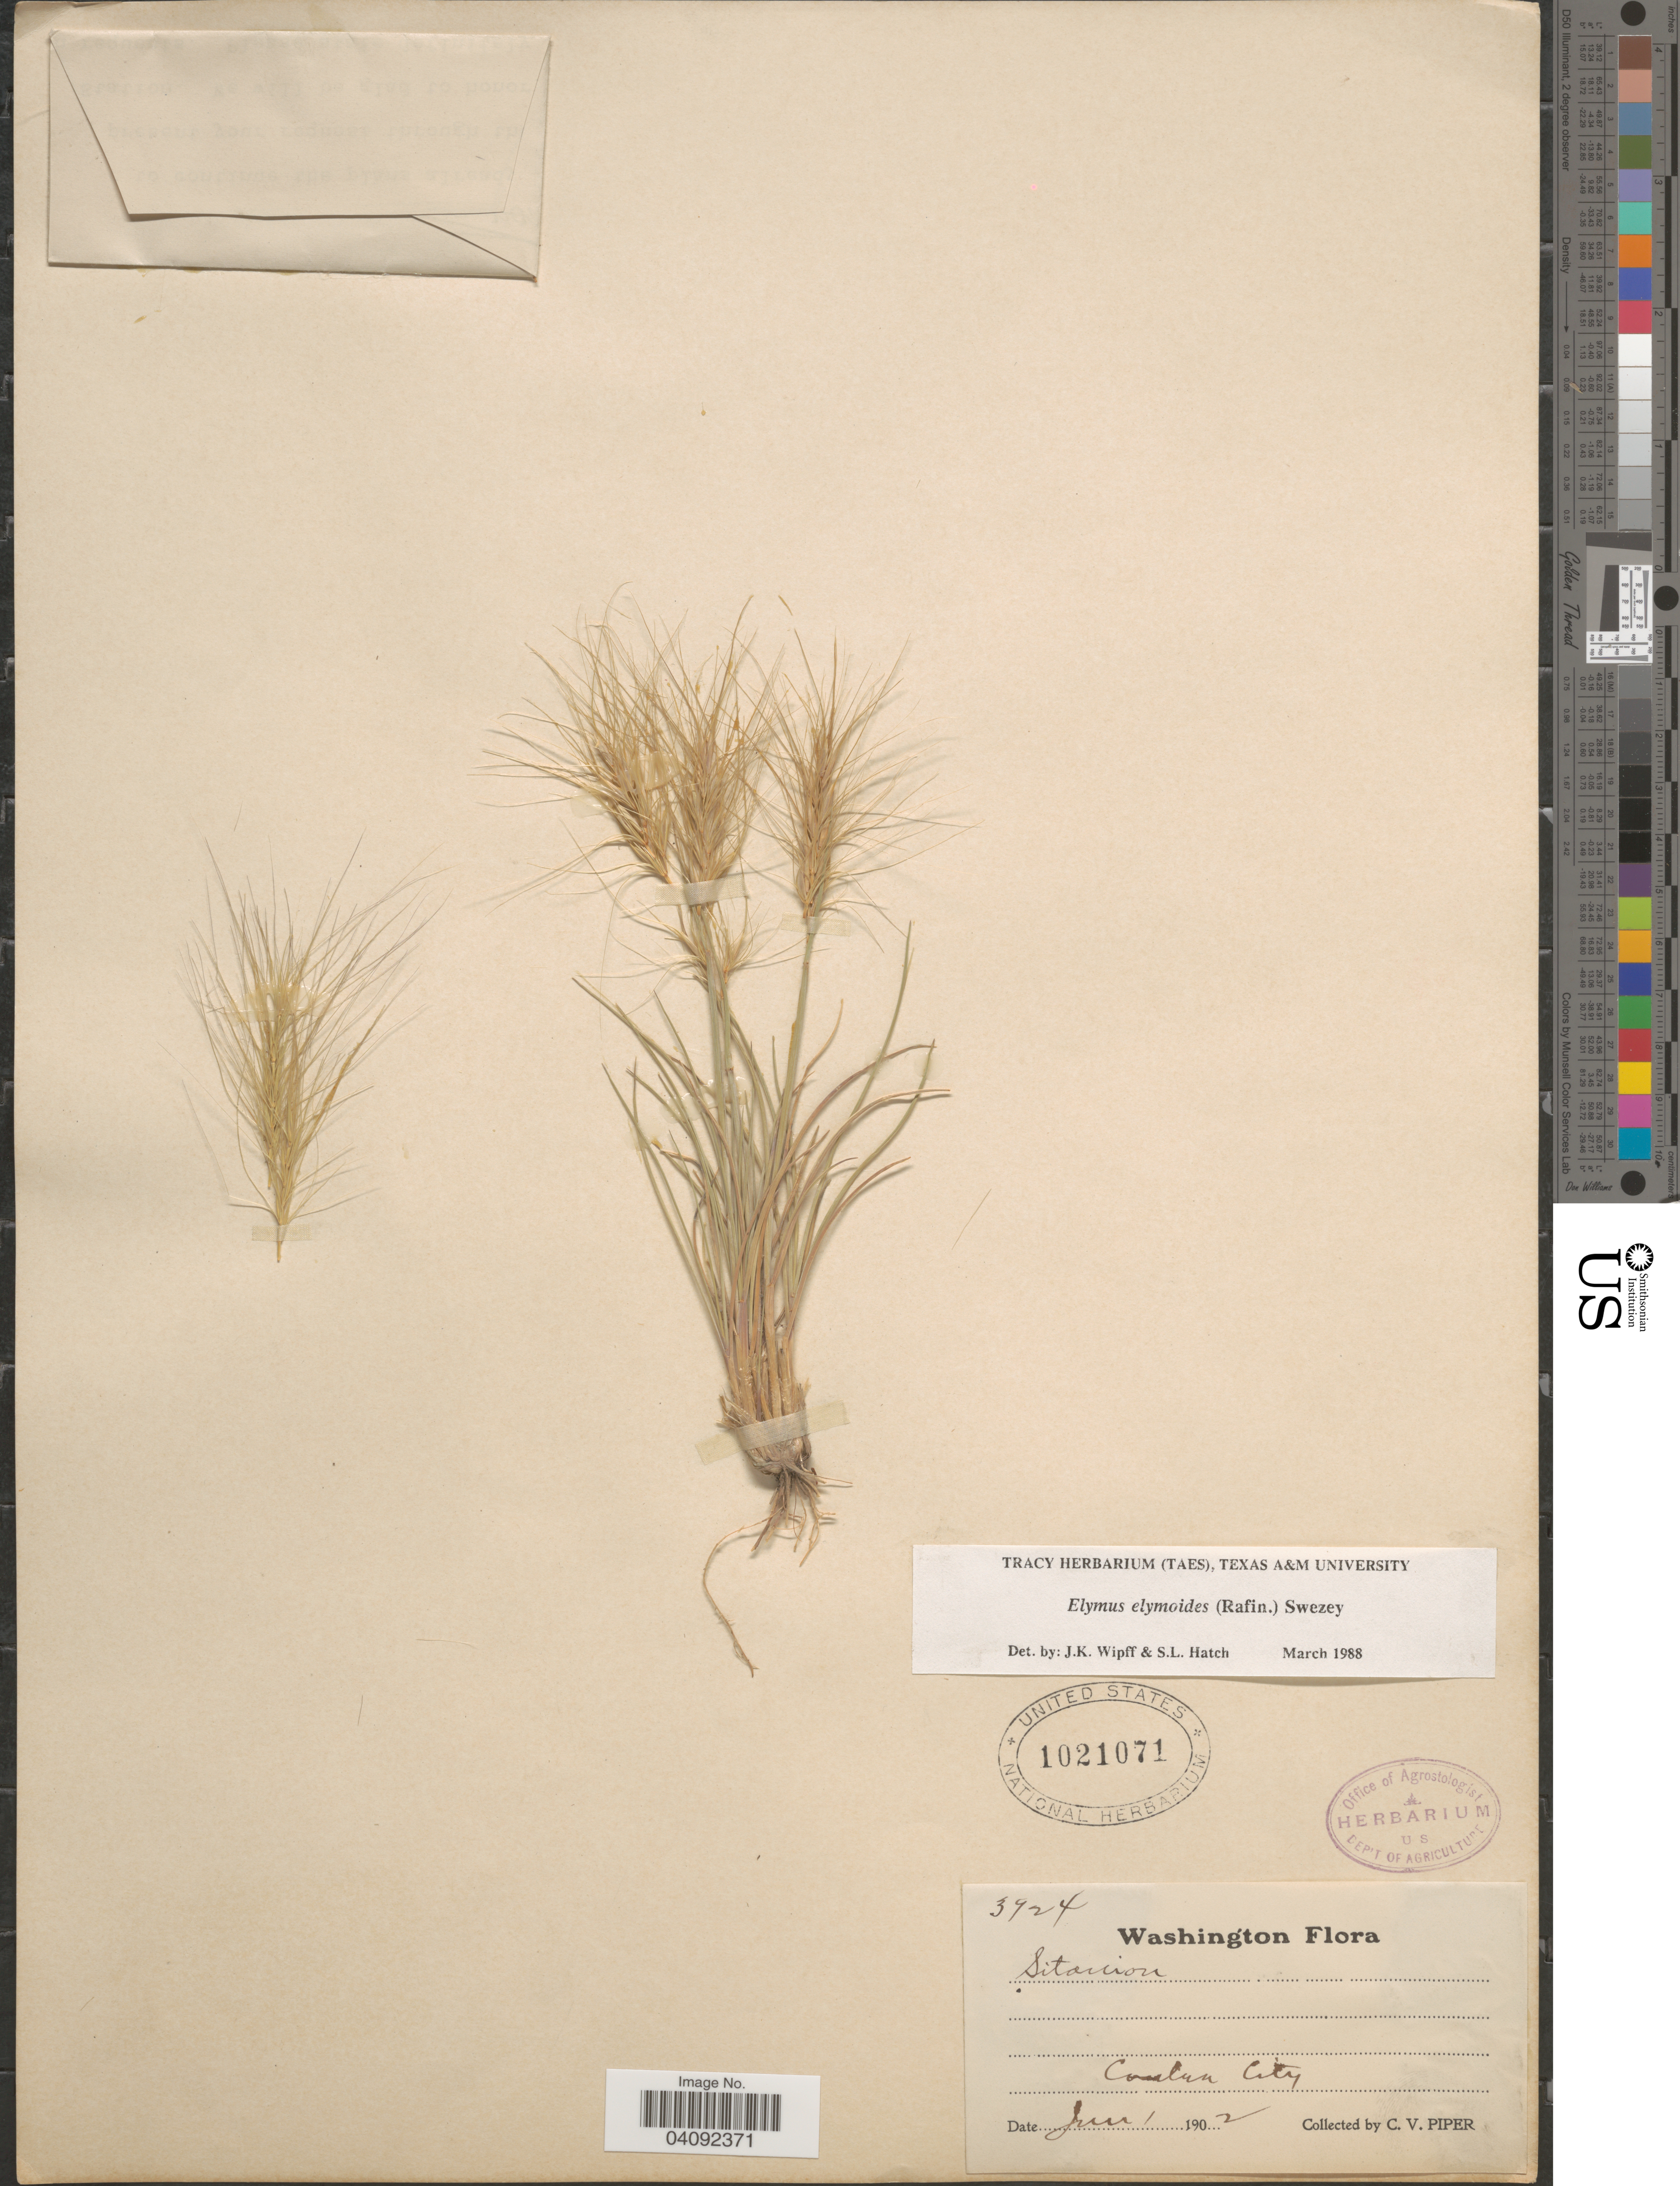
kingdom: Plantae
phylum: Tracheophyta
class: Liliopsida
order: Poales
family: Poaceae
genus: Elymus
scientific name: Elymus elymoides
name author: (Raf.) Swezey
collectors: C. V. Piper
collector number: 3924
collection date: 1902-06-01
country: United States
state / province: Washington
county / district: Grant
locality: Coulee City.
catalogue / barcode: US 1021071